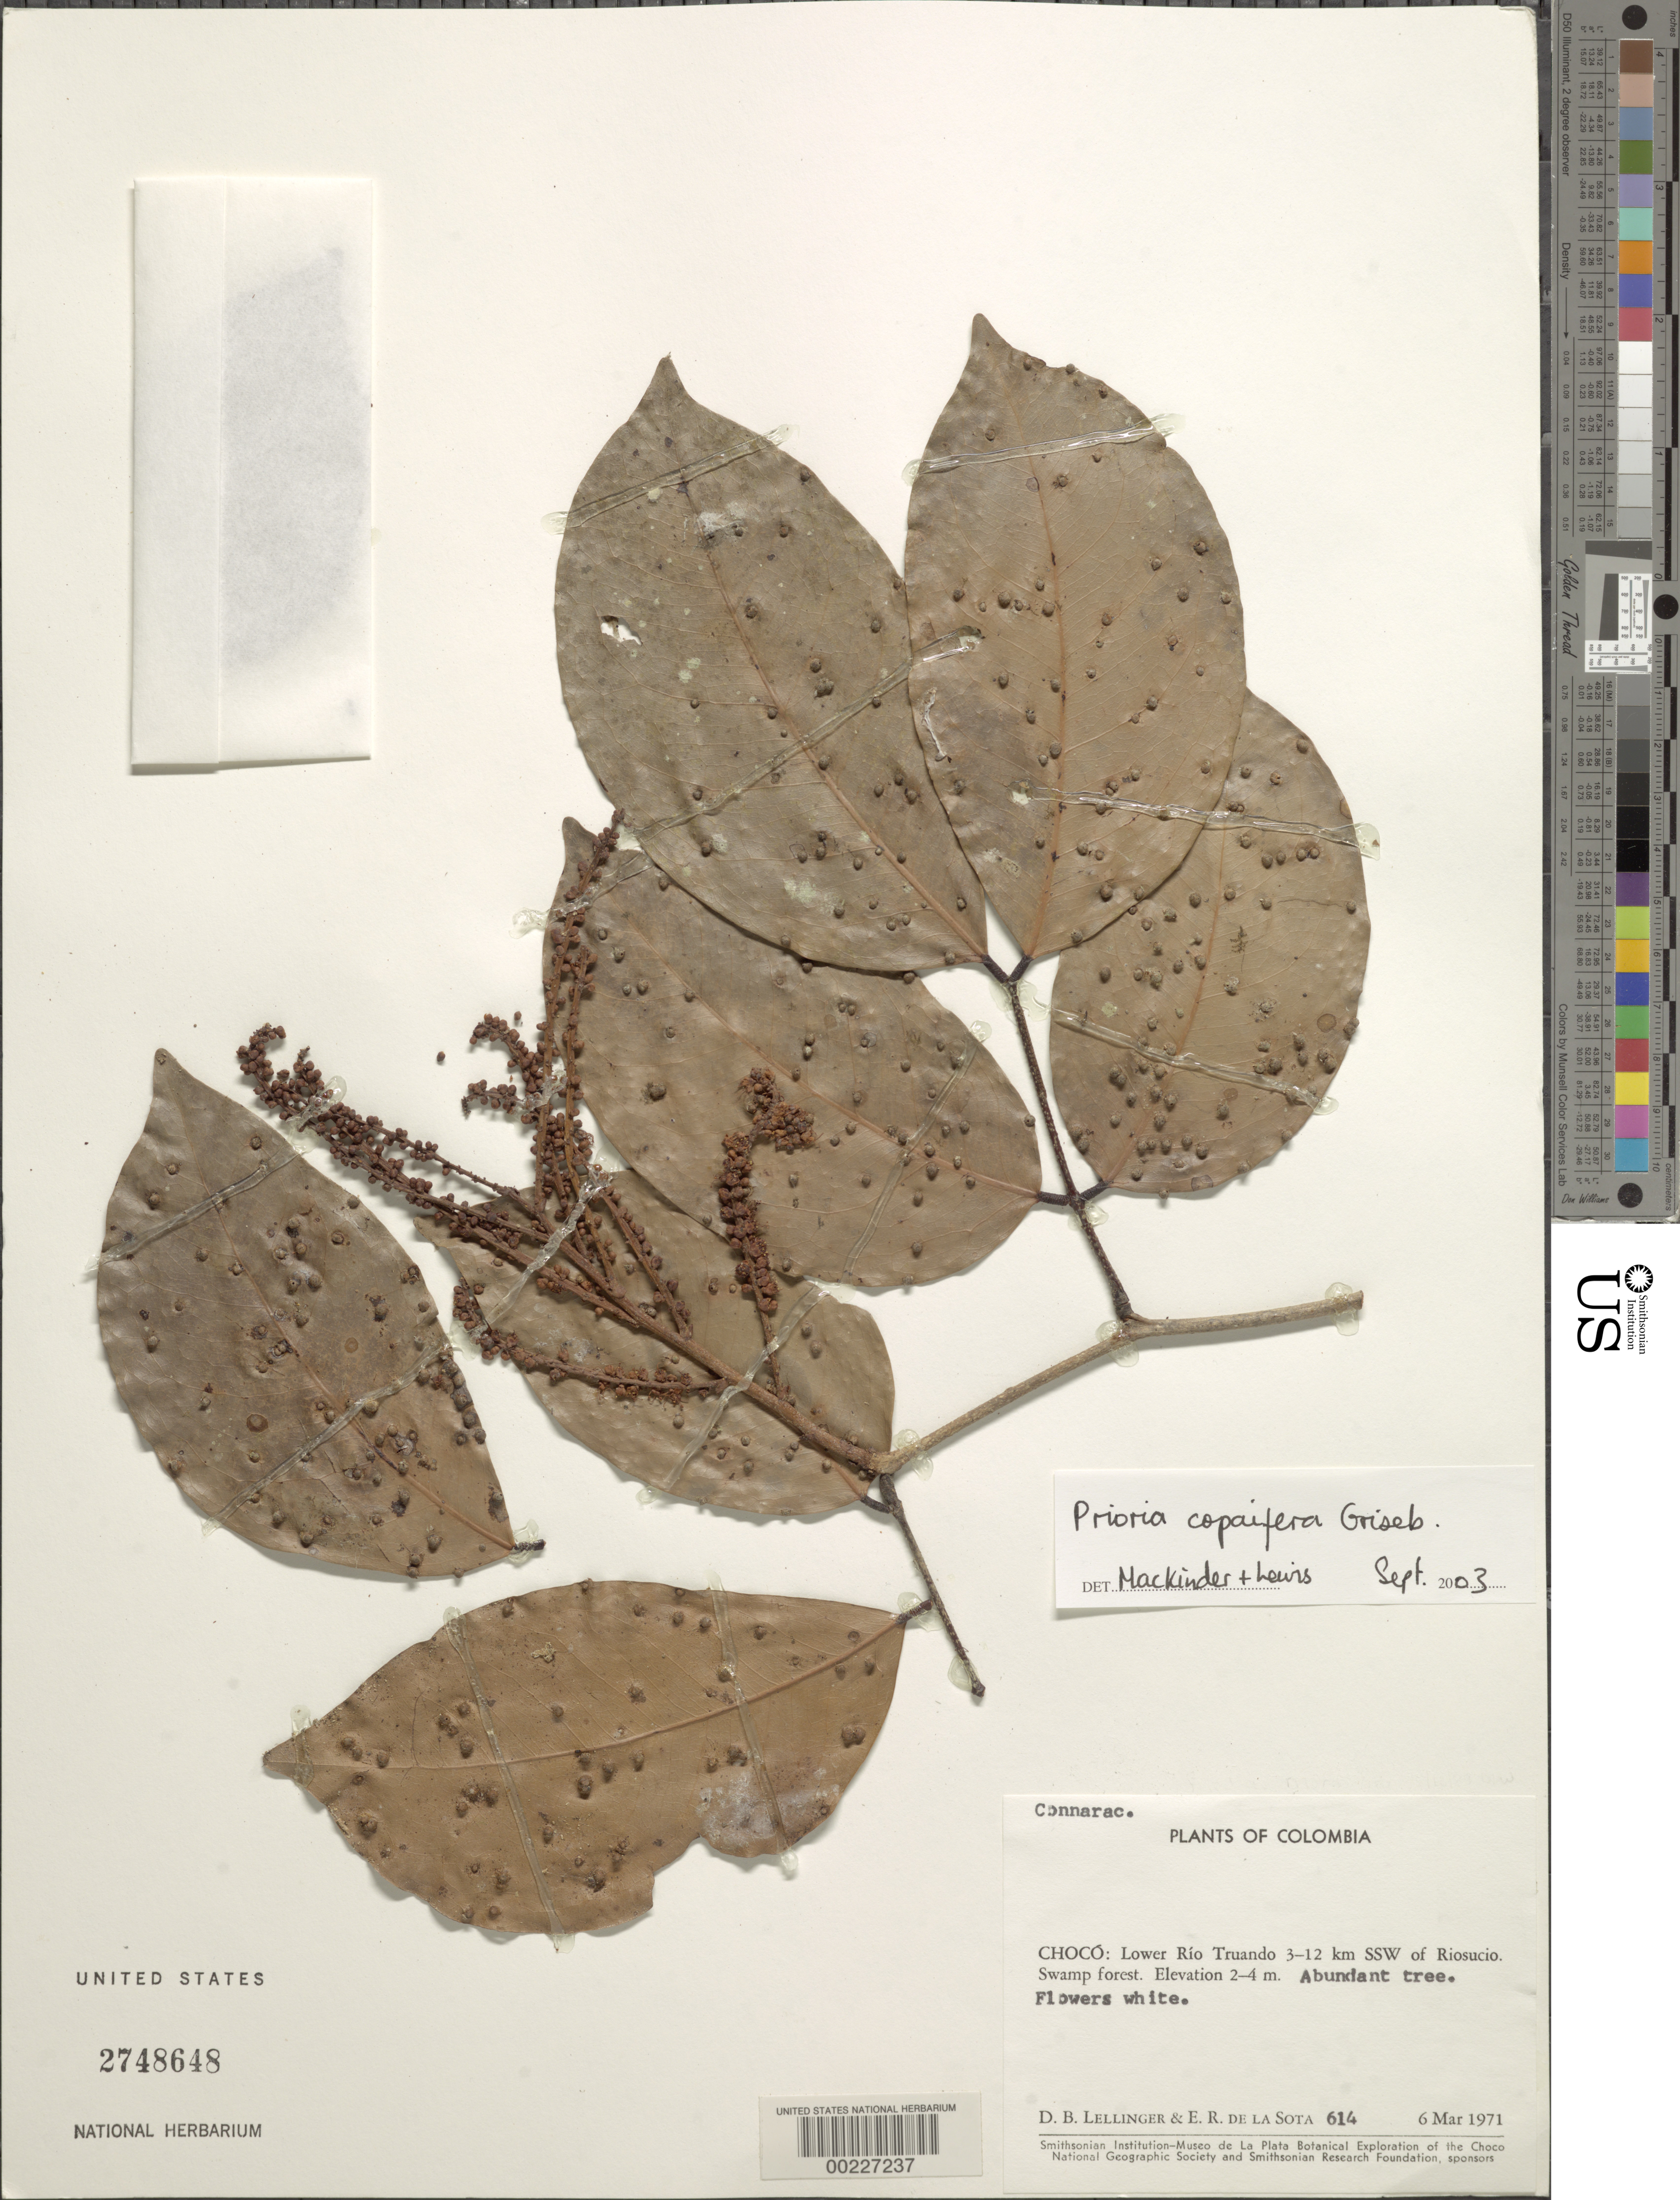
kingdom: Plantae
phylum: Tracheophyta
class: Magnoliopsida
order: Fabales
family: Fabaceae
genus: Prioria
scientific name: Prioria copaifera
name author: Griseb.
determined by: Lewis, Gwilym P.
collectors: D. B. Lellinger & E. R. de la Sota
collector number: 614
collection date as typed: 06 Mar 1971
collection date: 1971-03-06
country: Colombia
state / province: Chocó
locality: Lower Rio Truando, 3-12 km SSW of Rio Sucio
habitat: Swamp forests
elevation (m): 2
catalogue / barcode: US 2748648